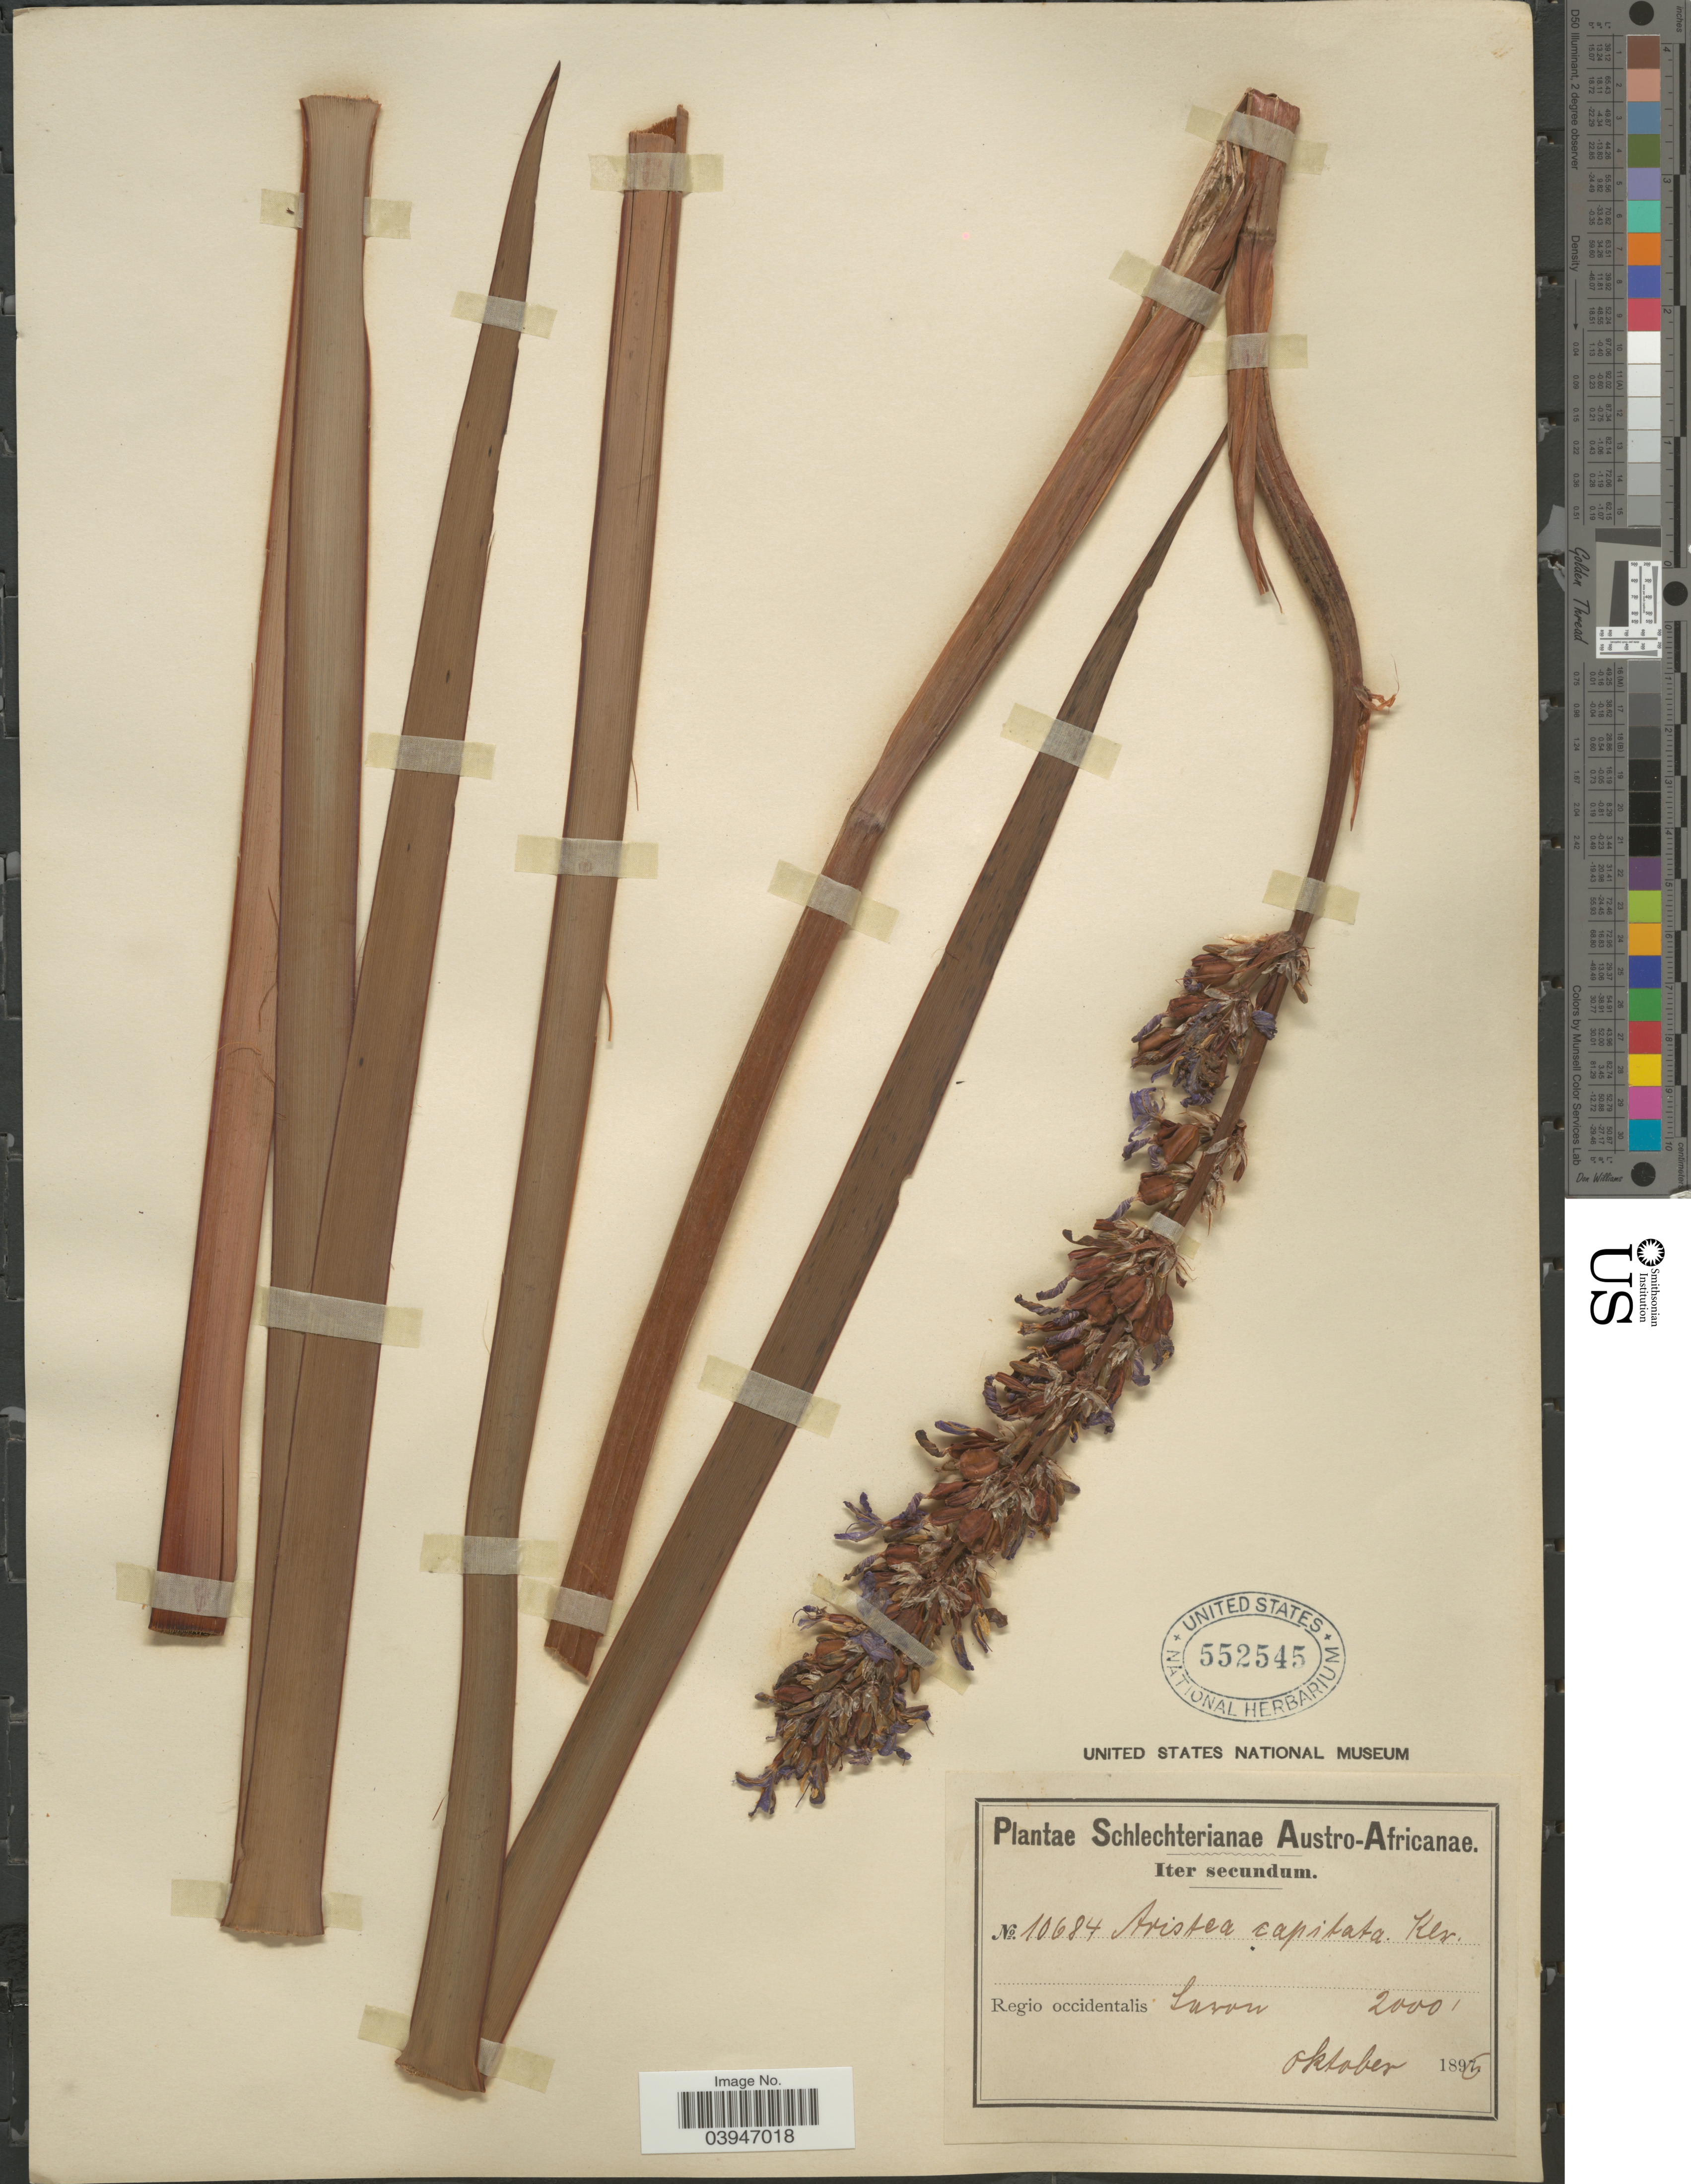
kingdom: Plantae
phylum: Tracheophyta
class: Liliopsida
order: Asparagales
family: Iridaceae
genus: Aristea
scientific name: Aristea capitata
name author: Ker Gawl.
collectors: Schlechter, --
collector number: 10684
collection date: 1896-10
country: South Africa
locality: Austro-Africanae. Regio occidentalis. Saron.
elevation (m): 610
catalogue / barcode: US 552545